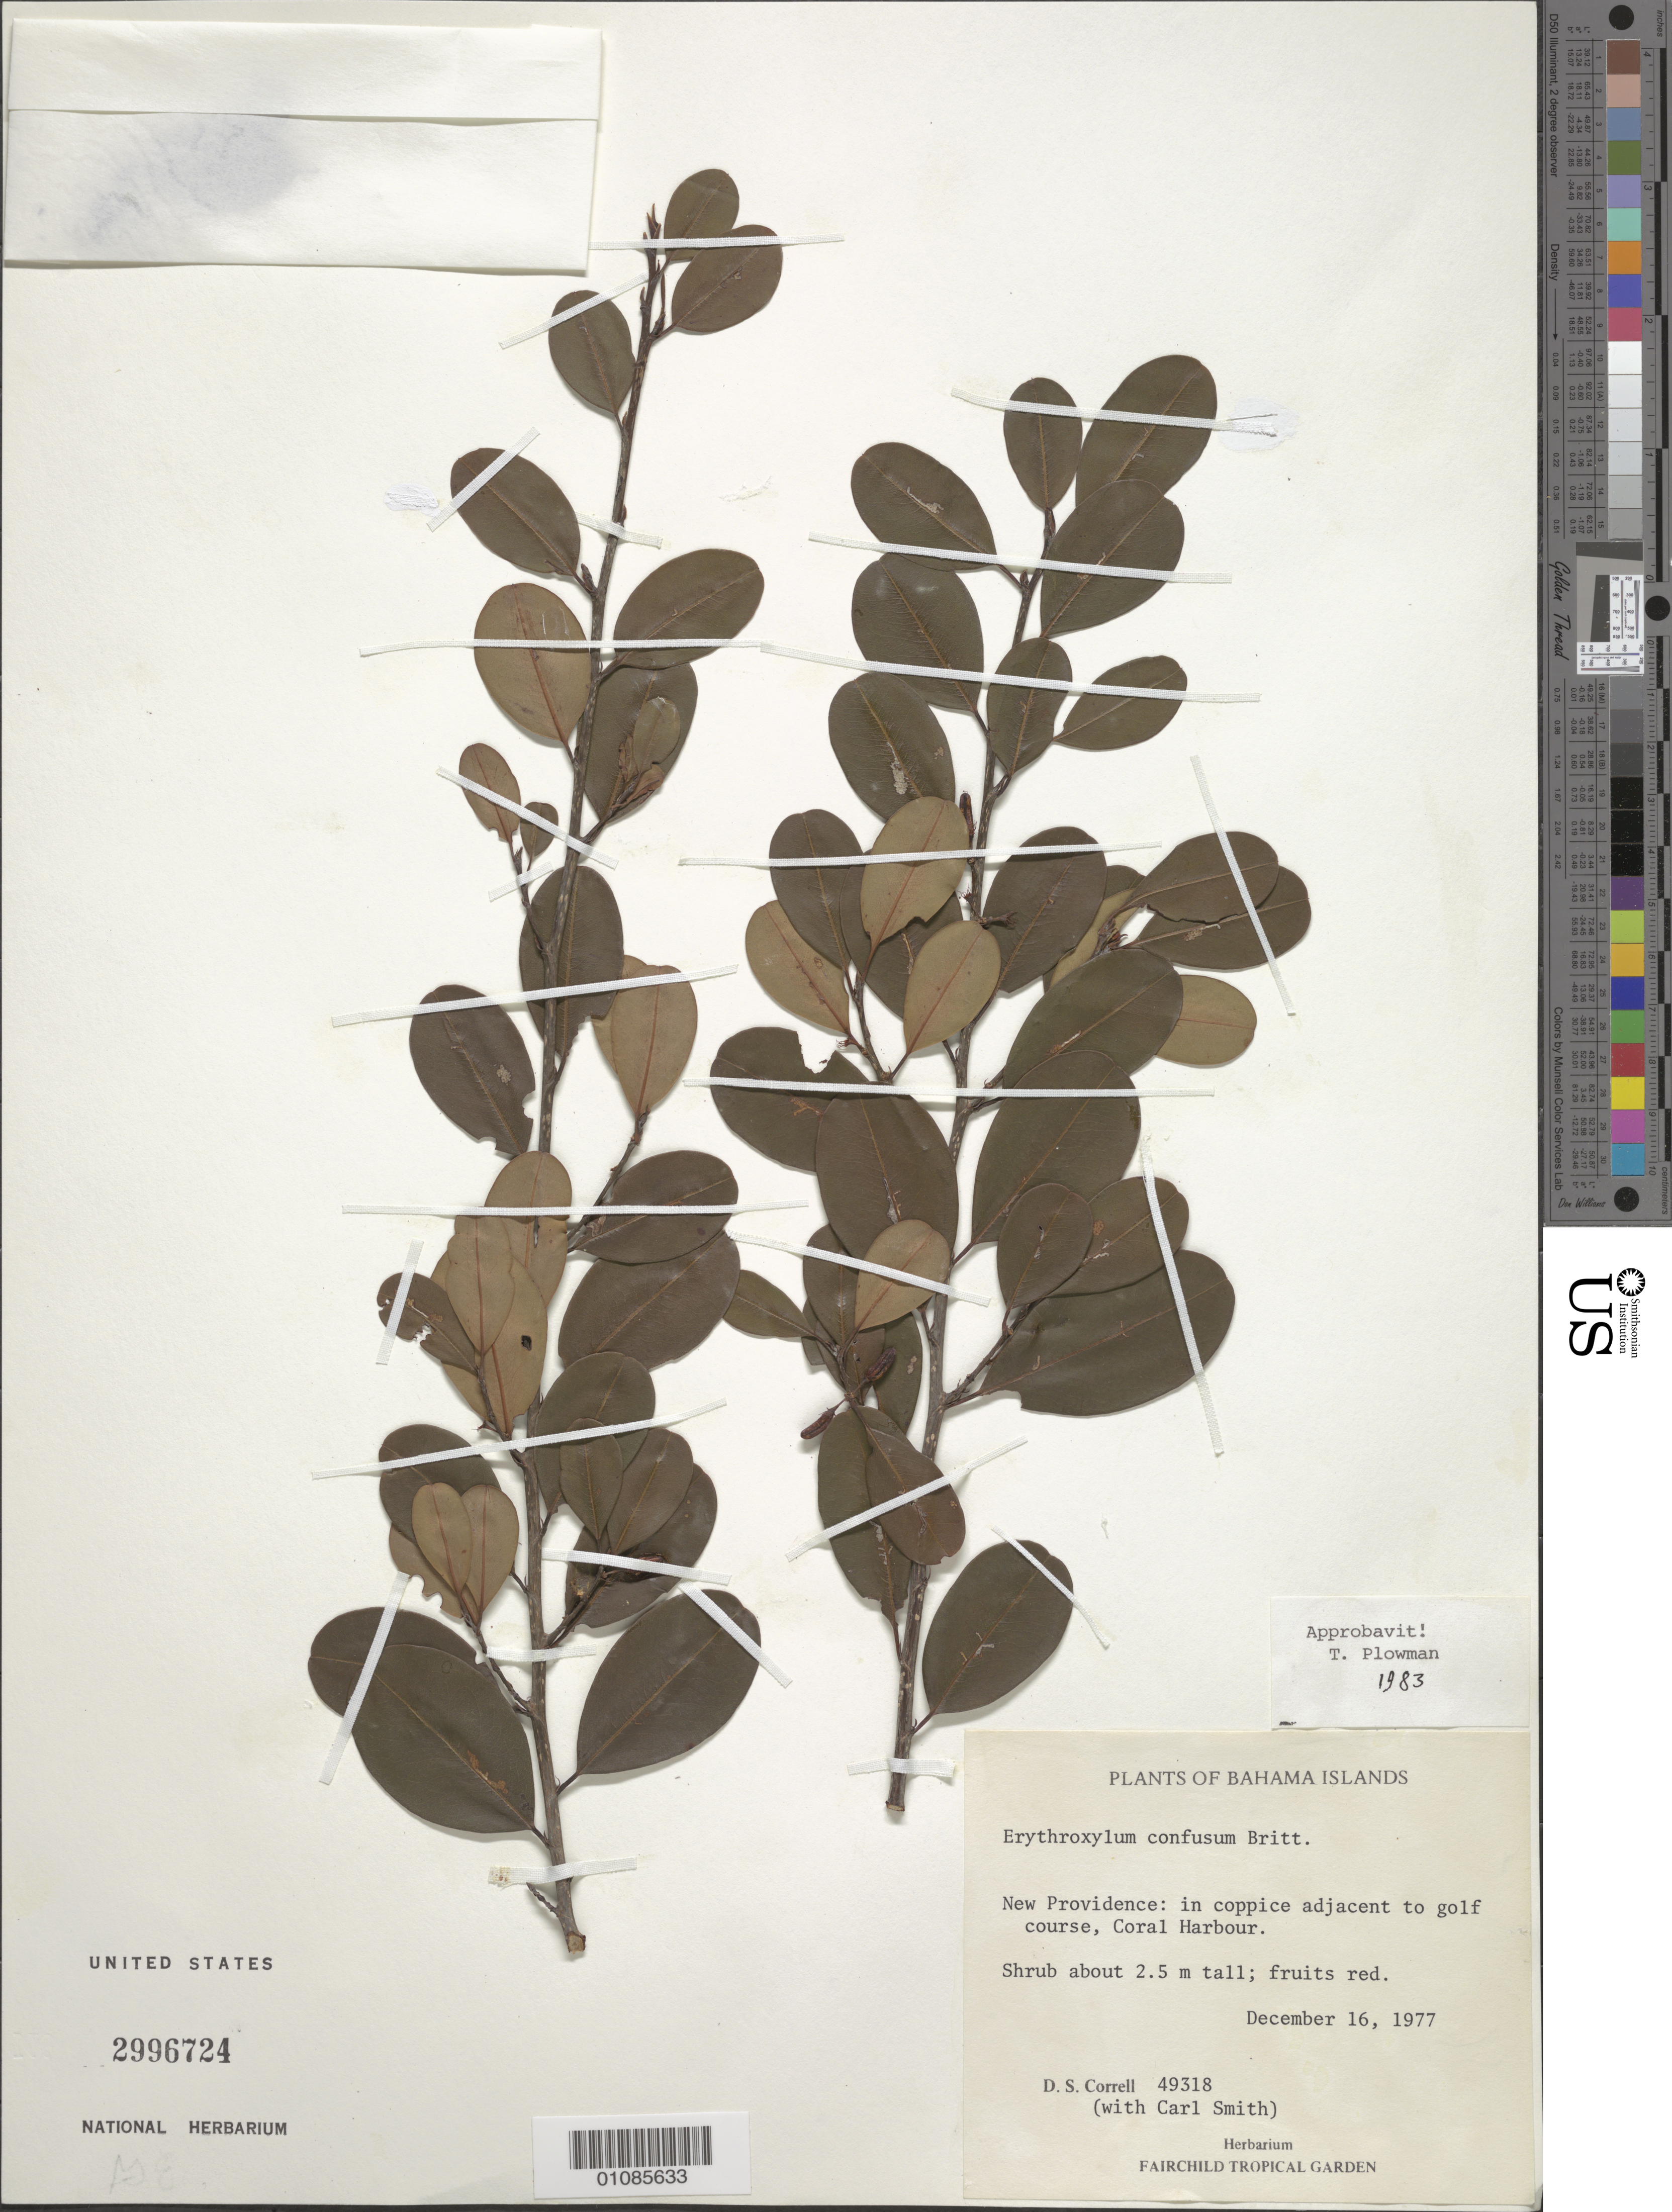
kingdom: Plantae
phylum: Tracheophyta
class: Magnoliopsida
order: Malpighiales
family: Erythroxylaceae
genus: Erythroxylum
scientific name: Erythroxylum confusum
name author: Britton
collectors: D. S. Correll & C. Smith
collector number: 49318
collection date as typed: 16 Dec 1977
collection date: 1977-12-16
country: Bahamas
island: New Providence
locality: in coppice adjacent to golf course, Coral Harbour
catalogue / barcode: US 2996724